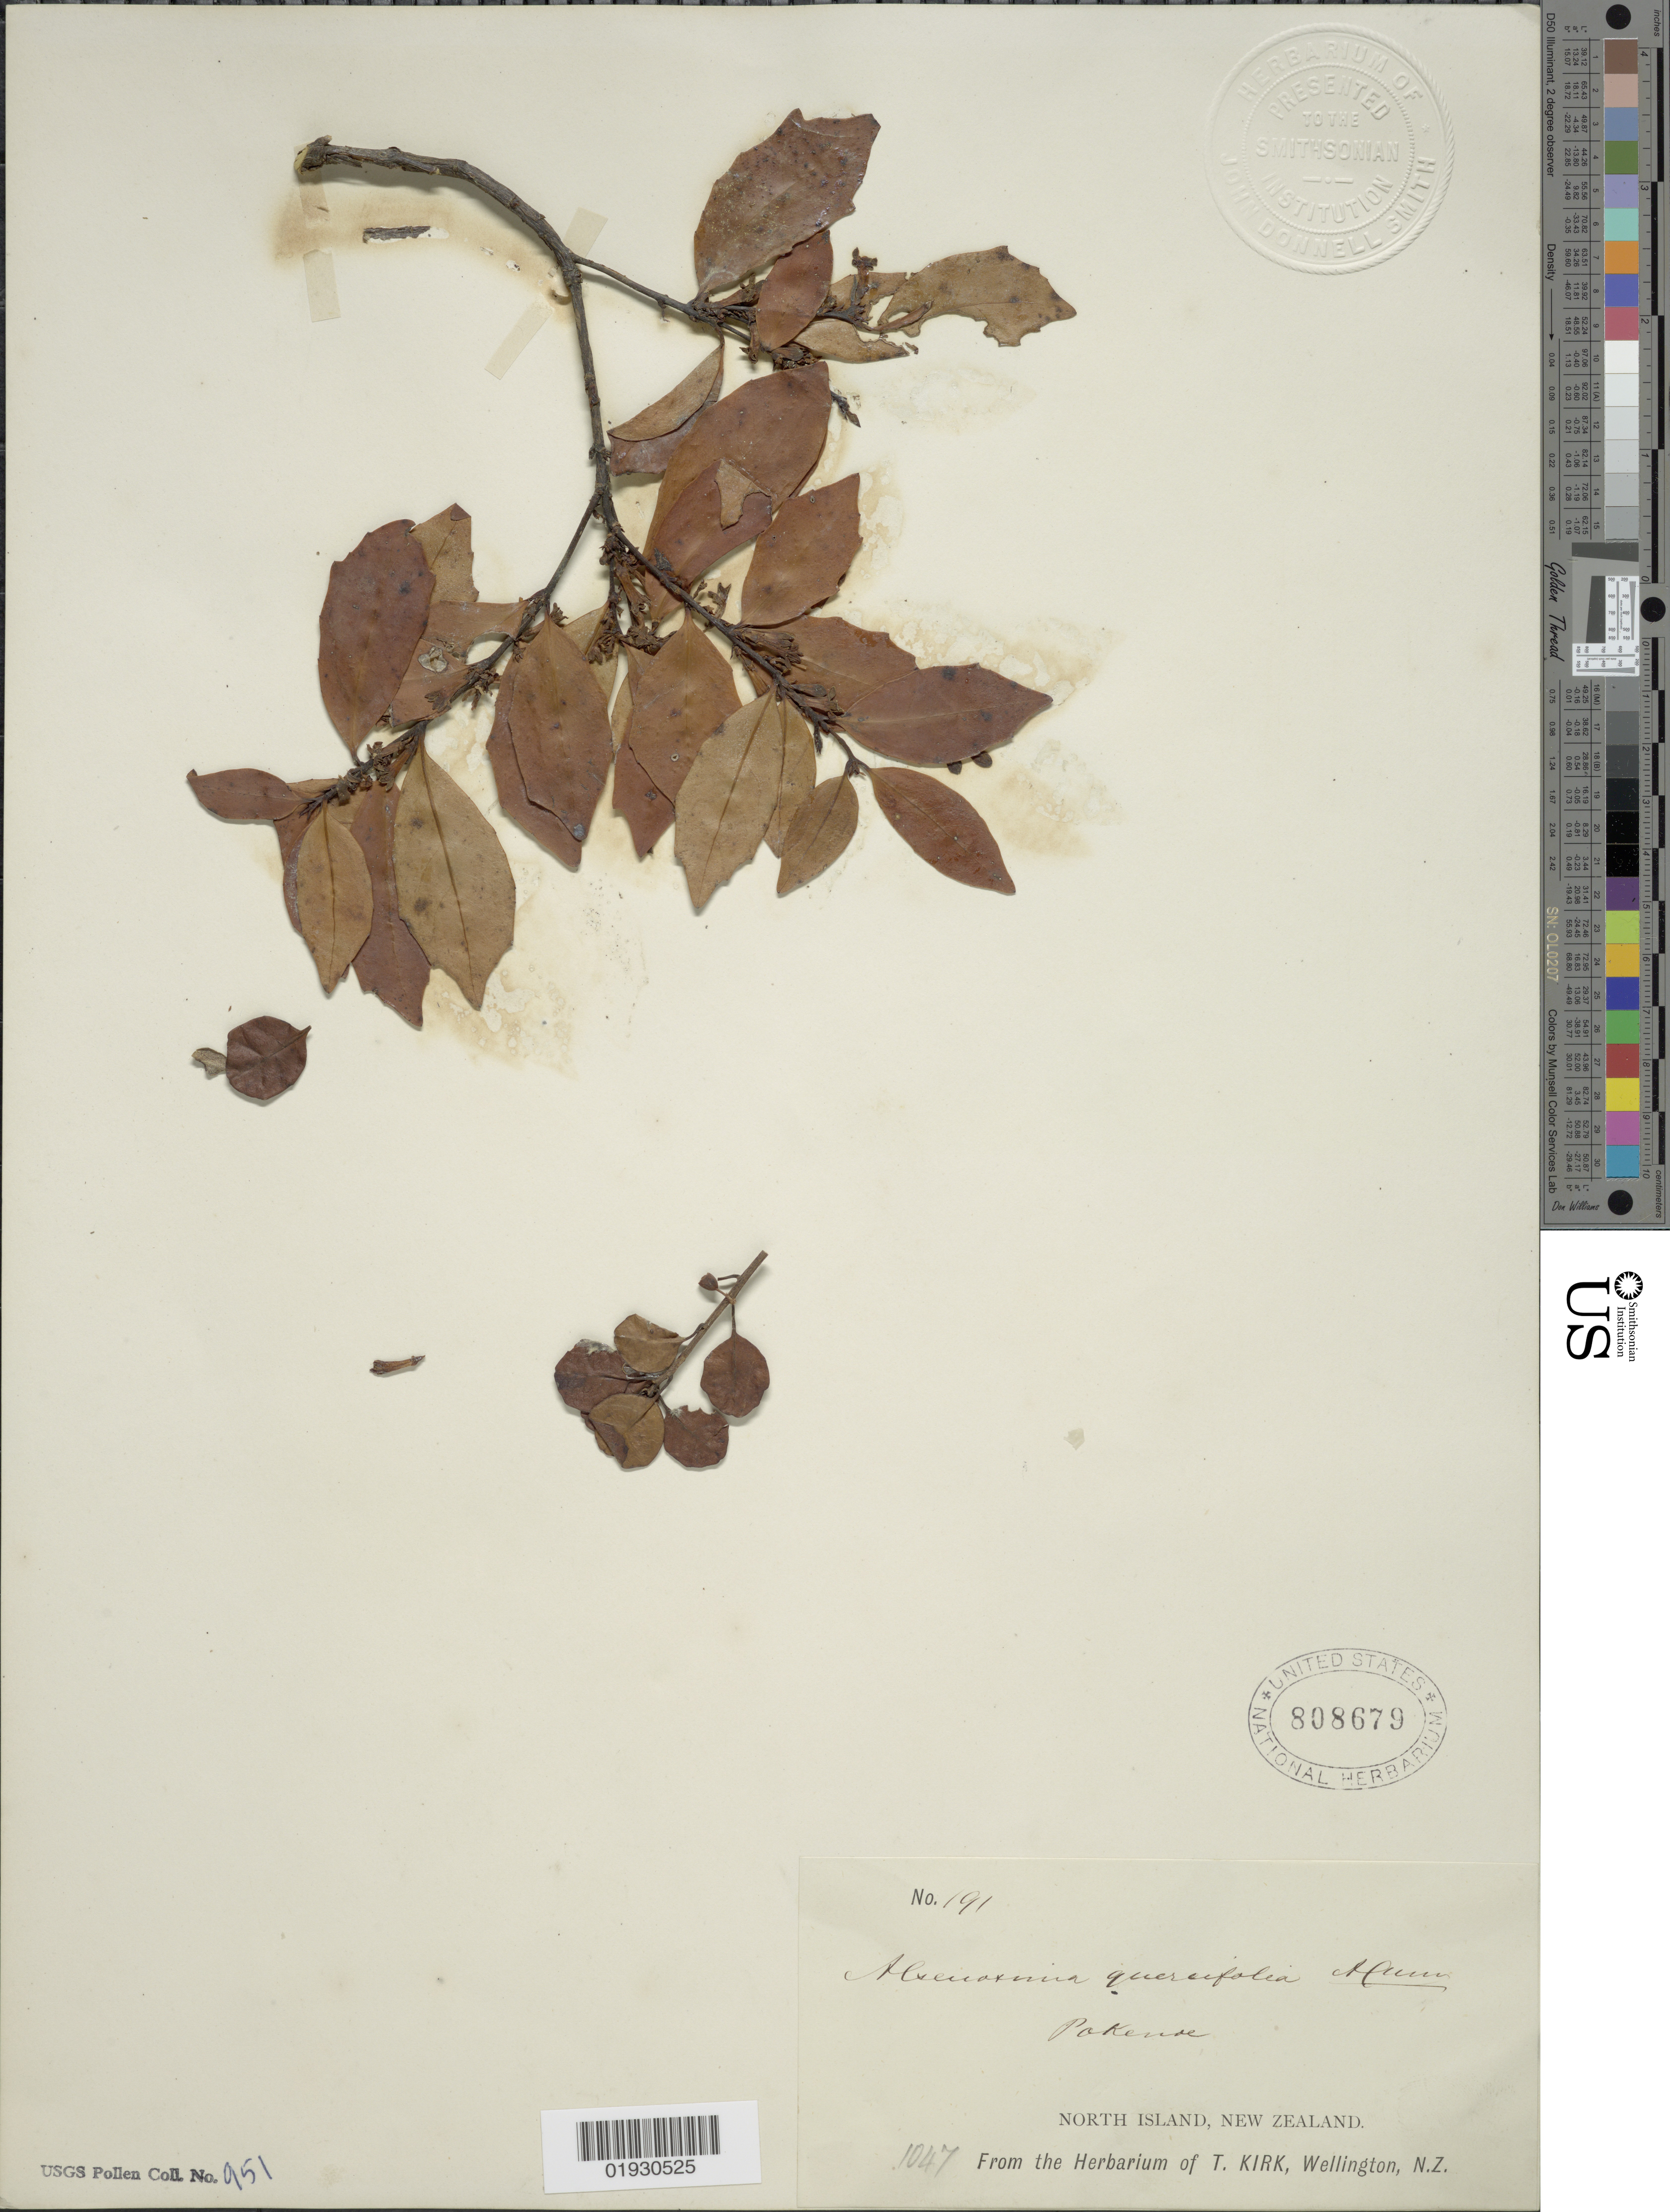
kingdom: Plantae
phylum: Tracheophyta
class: Magnoliopsida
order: Asterales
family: Alseuosmiaceae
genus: Alseuosmia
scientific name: Alseuosmia quercifolia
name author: A. Cunn.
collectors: T. Kirk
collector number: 191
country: New Zealand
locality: North Island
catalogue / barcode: US 808679